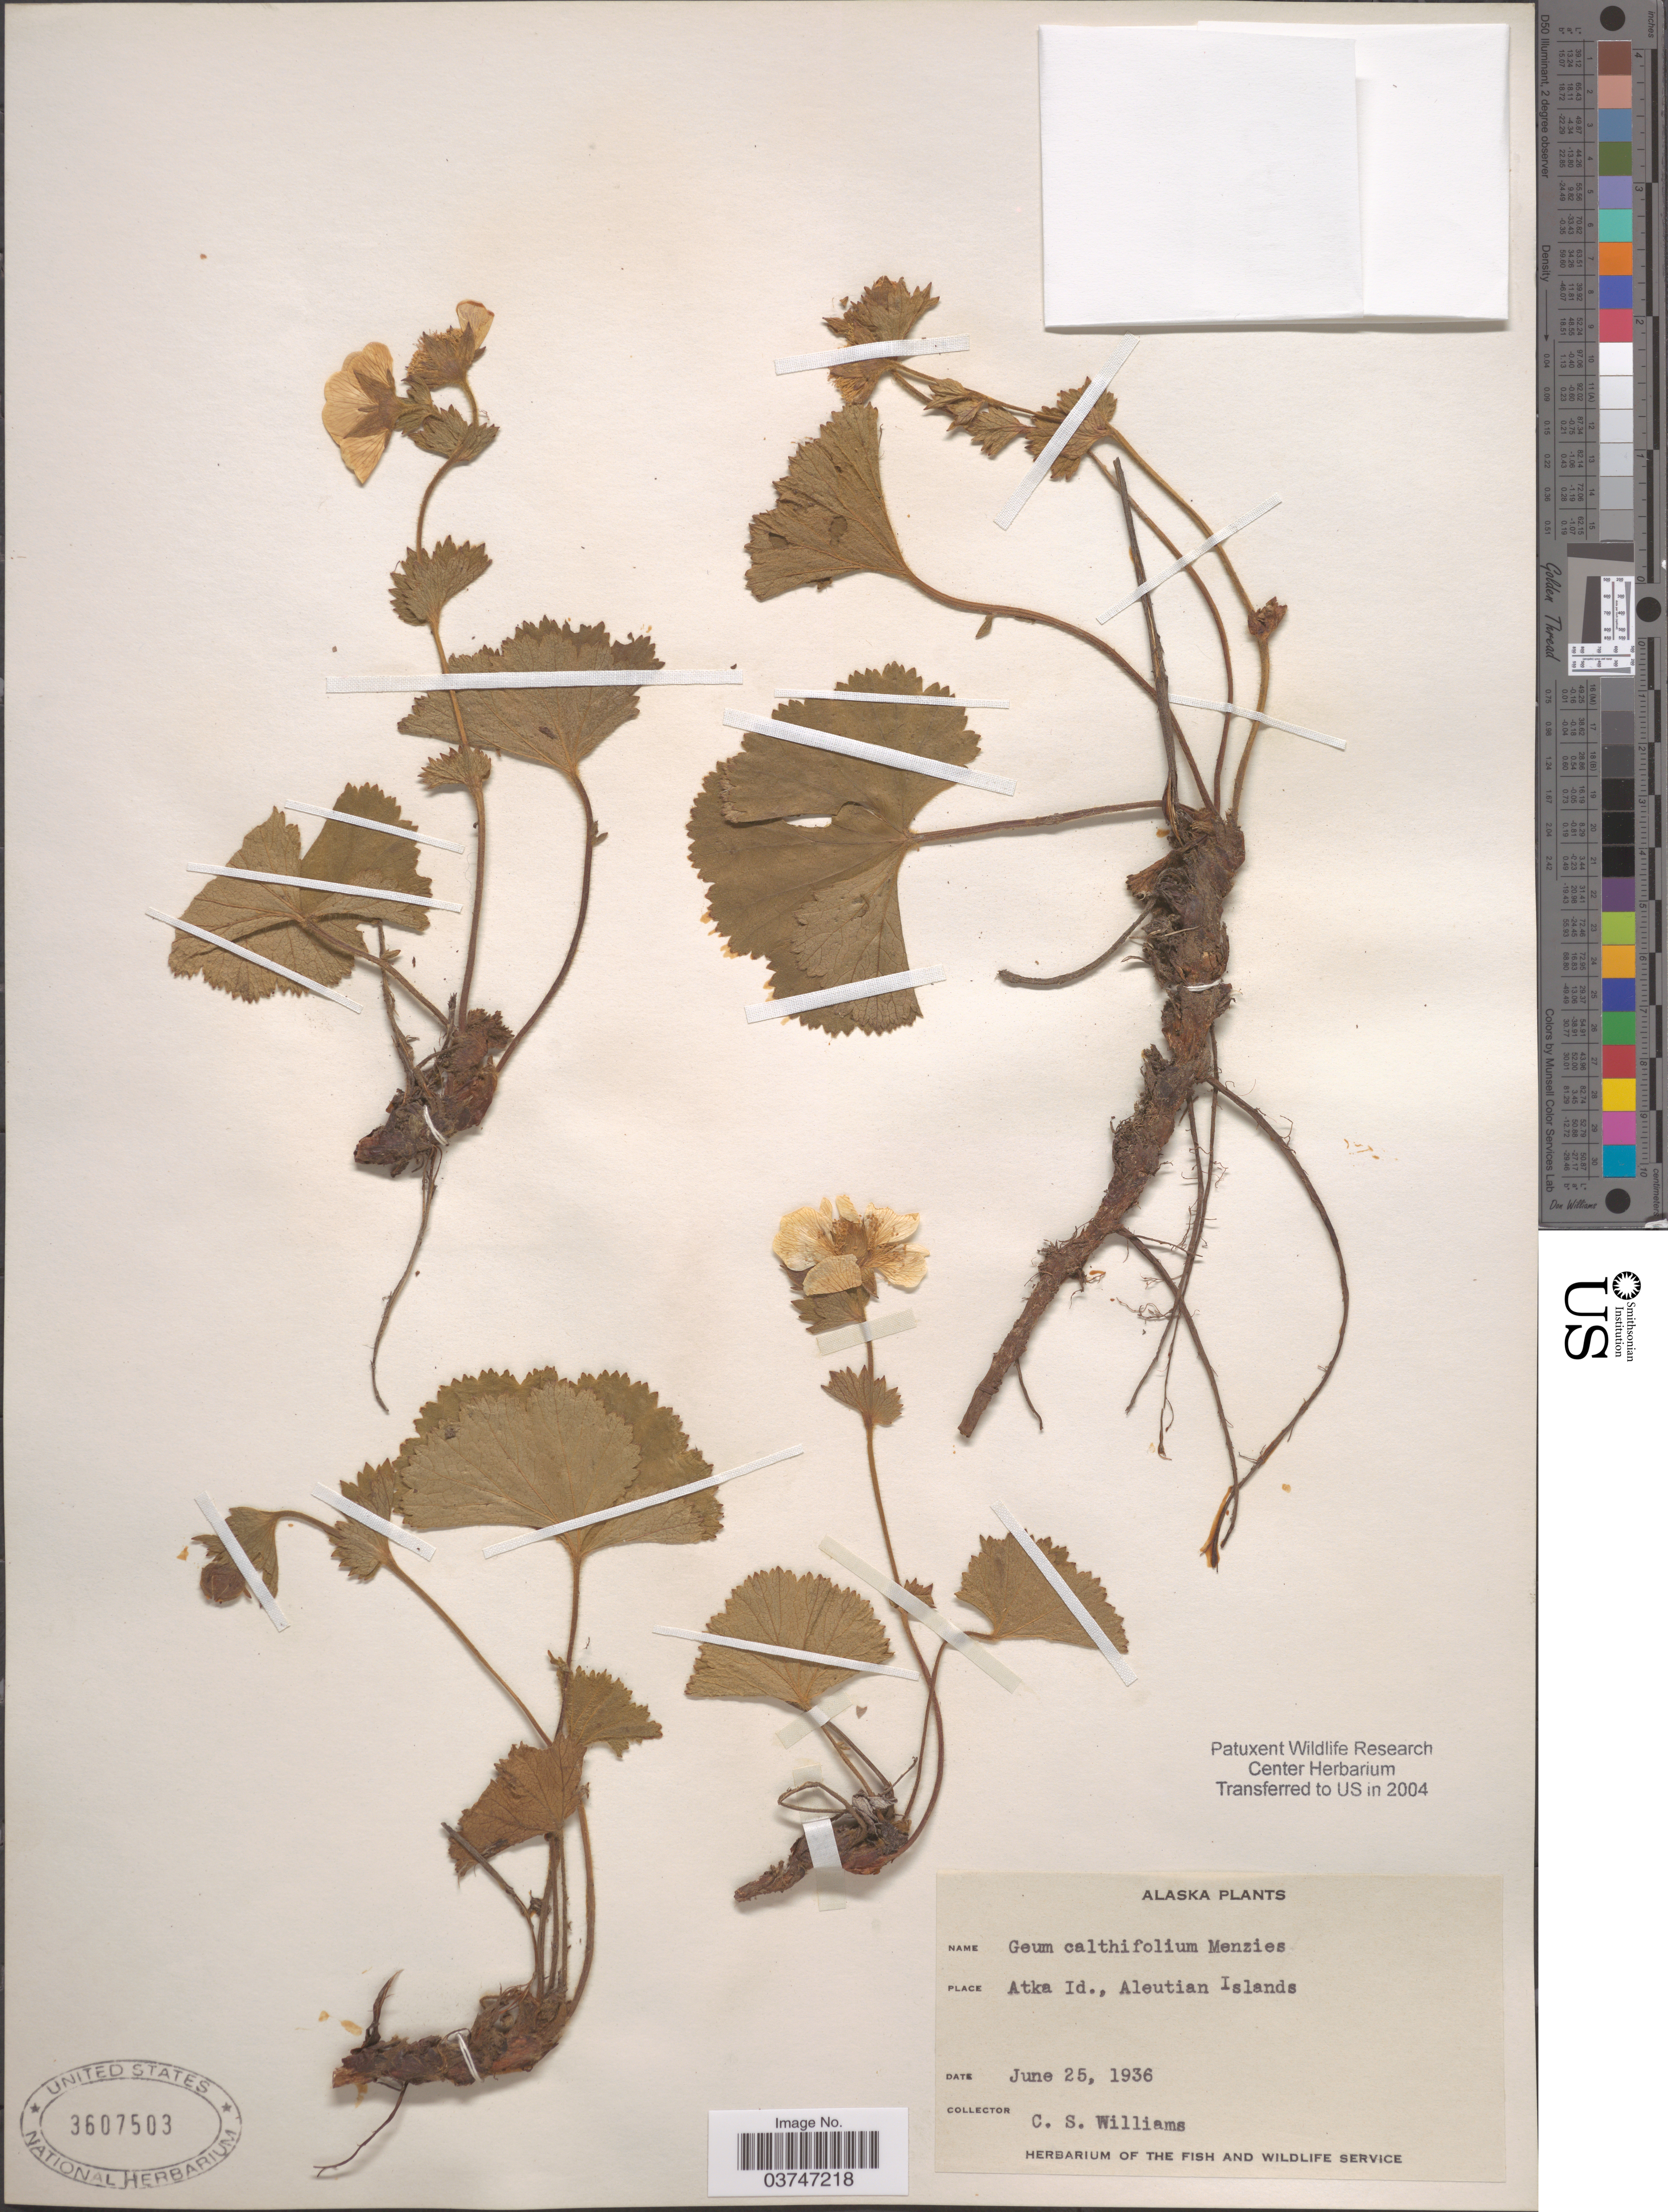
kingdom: Plantae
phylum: Tracheophyta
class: Magnoliopsida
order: Rosales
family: Rosaceae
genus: Geum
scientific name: Geum calthifolium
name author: Menzies ex Sm.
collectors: C. Williams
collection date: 1936-06-25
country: United States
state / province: Alaska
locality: Atka Id., Aleutian Islands.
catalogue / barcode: US 3607503